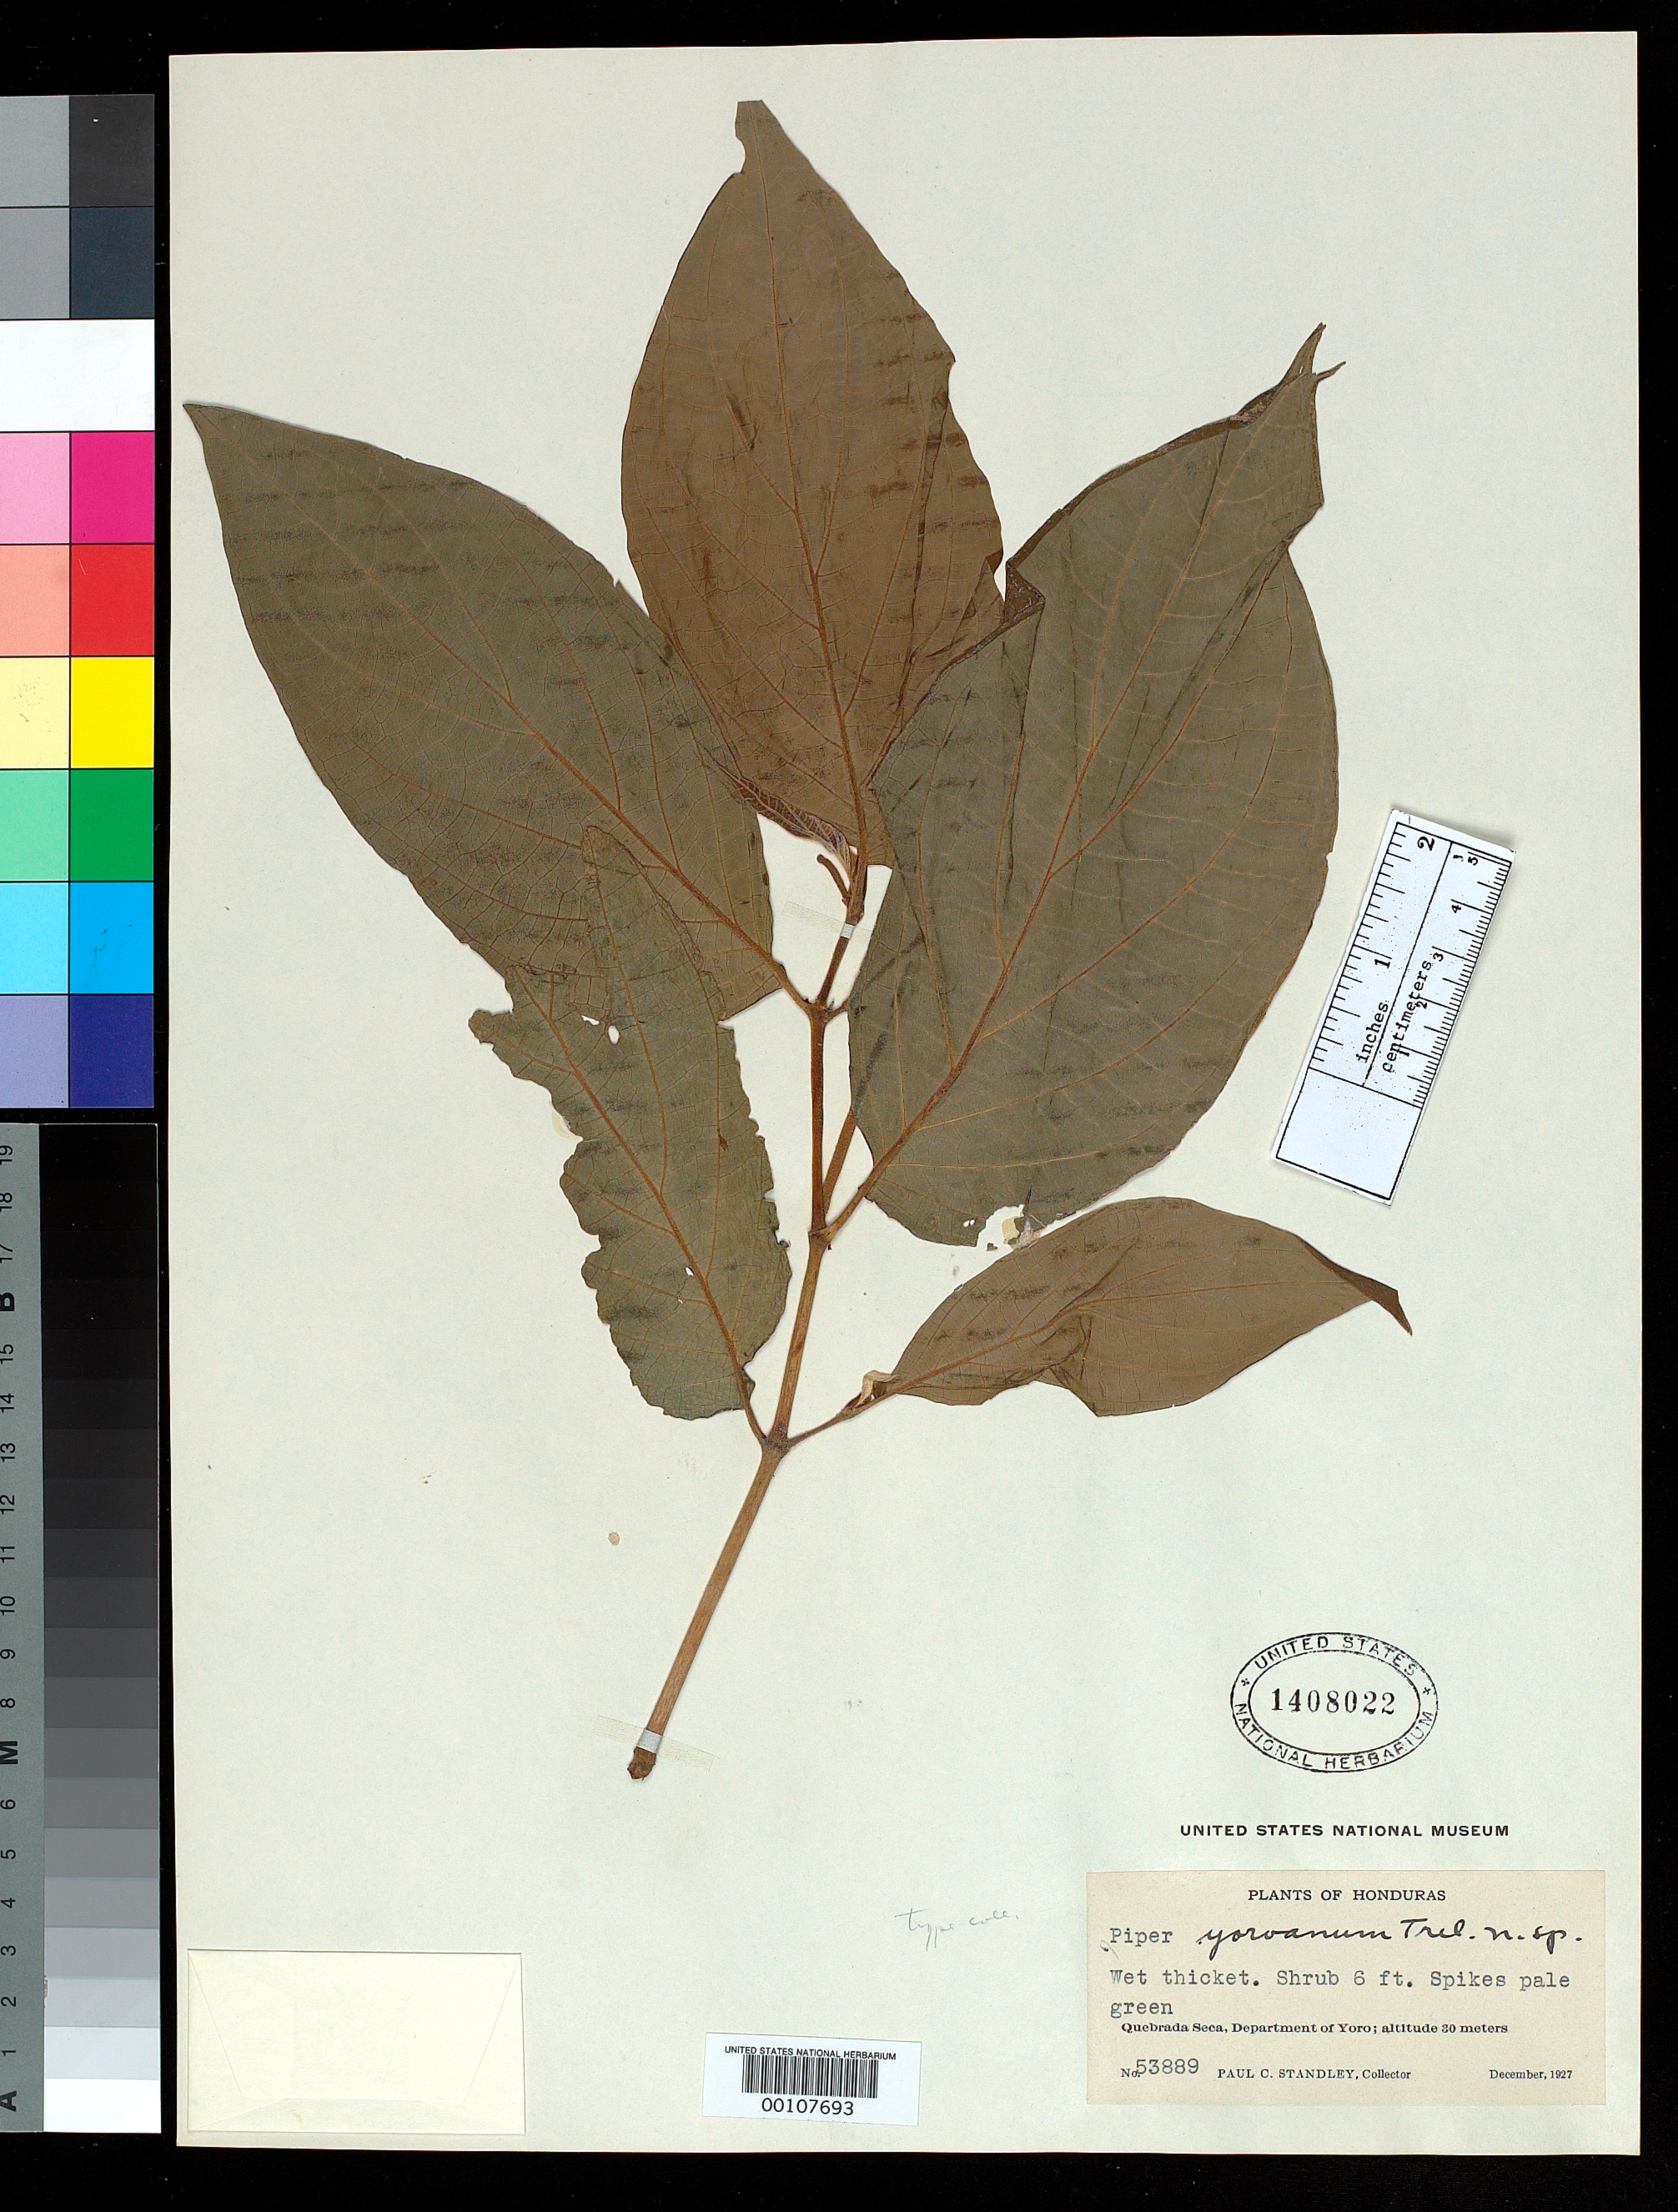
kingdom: Plantae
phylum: Tracheophyta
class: Magnoliopsida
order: Piperales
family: Piperaceae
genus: Piper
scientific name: Piper yoroanum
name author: Trel.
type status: Isotype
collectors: P. C. Standley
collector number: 53889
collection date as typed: Dec 1927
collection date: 1927-12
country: Honduras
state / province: Yoro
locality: Quebrada Seca.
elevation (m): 30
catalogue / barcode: US 1408022